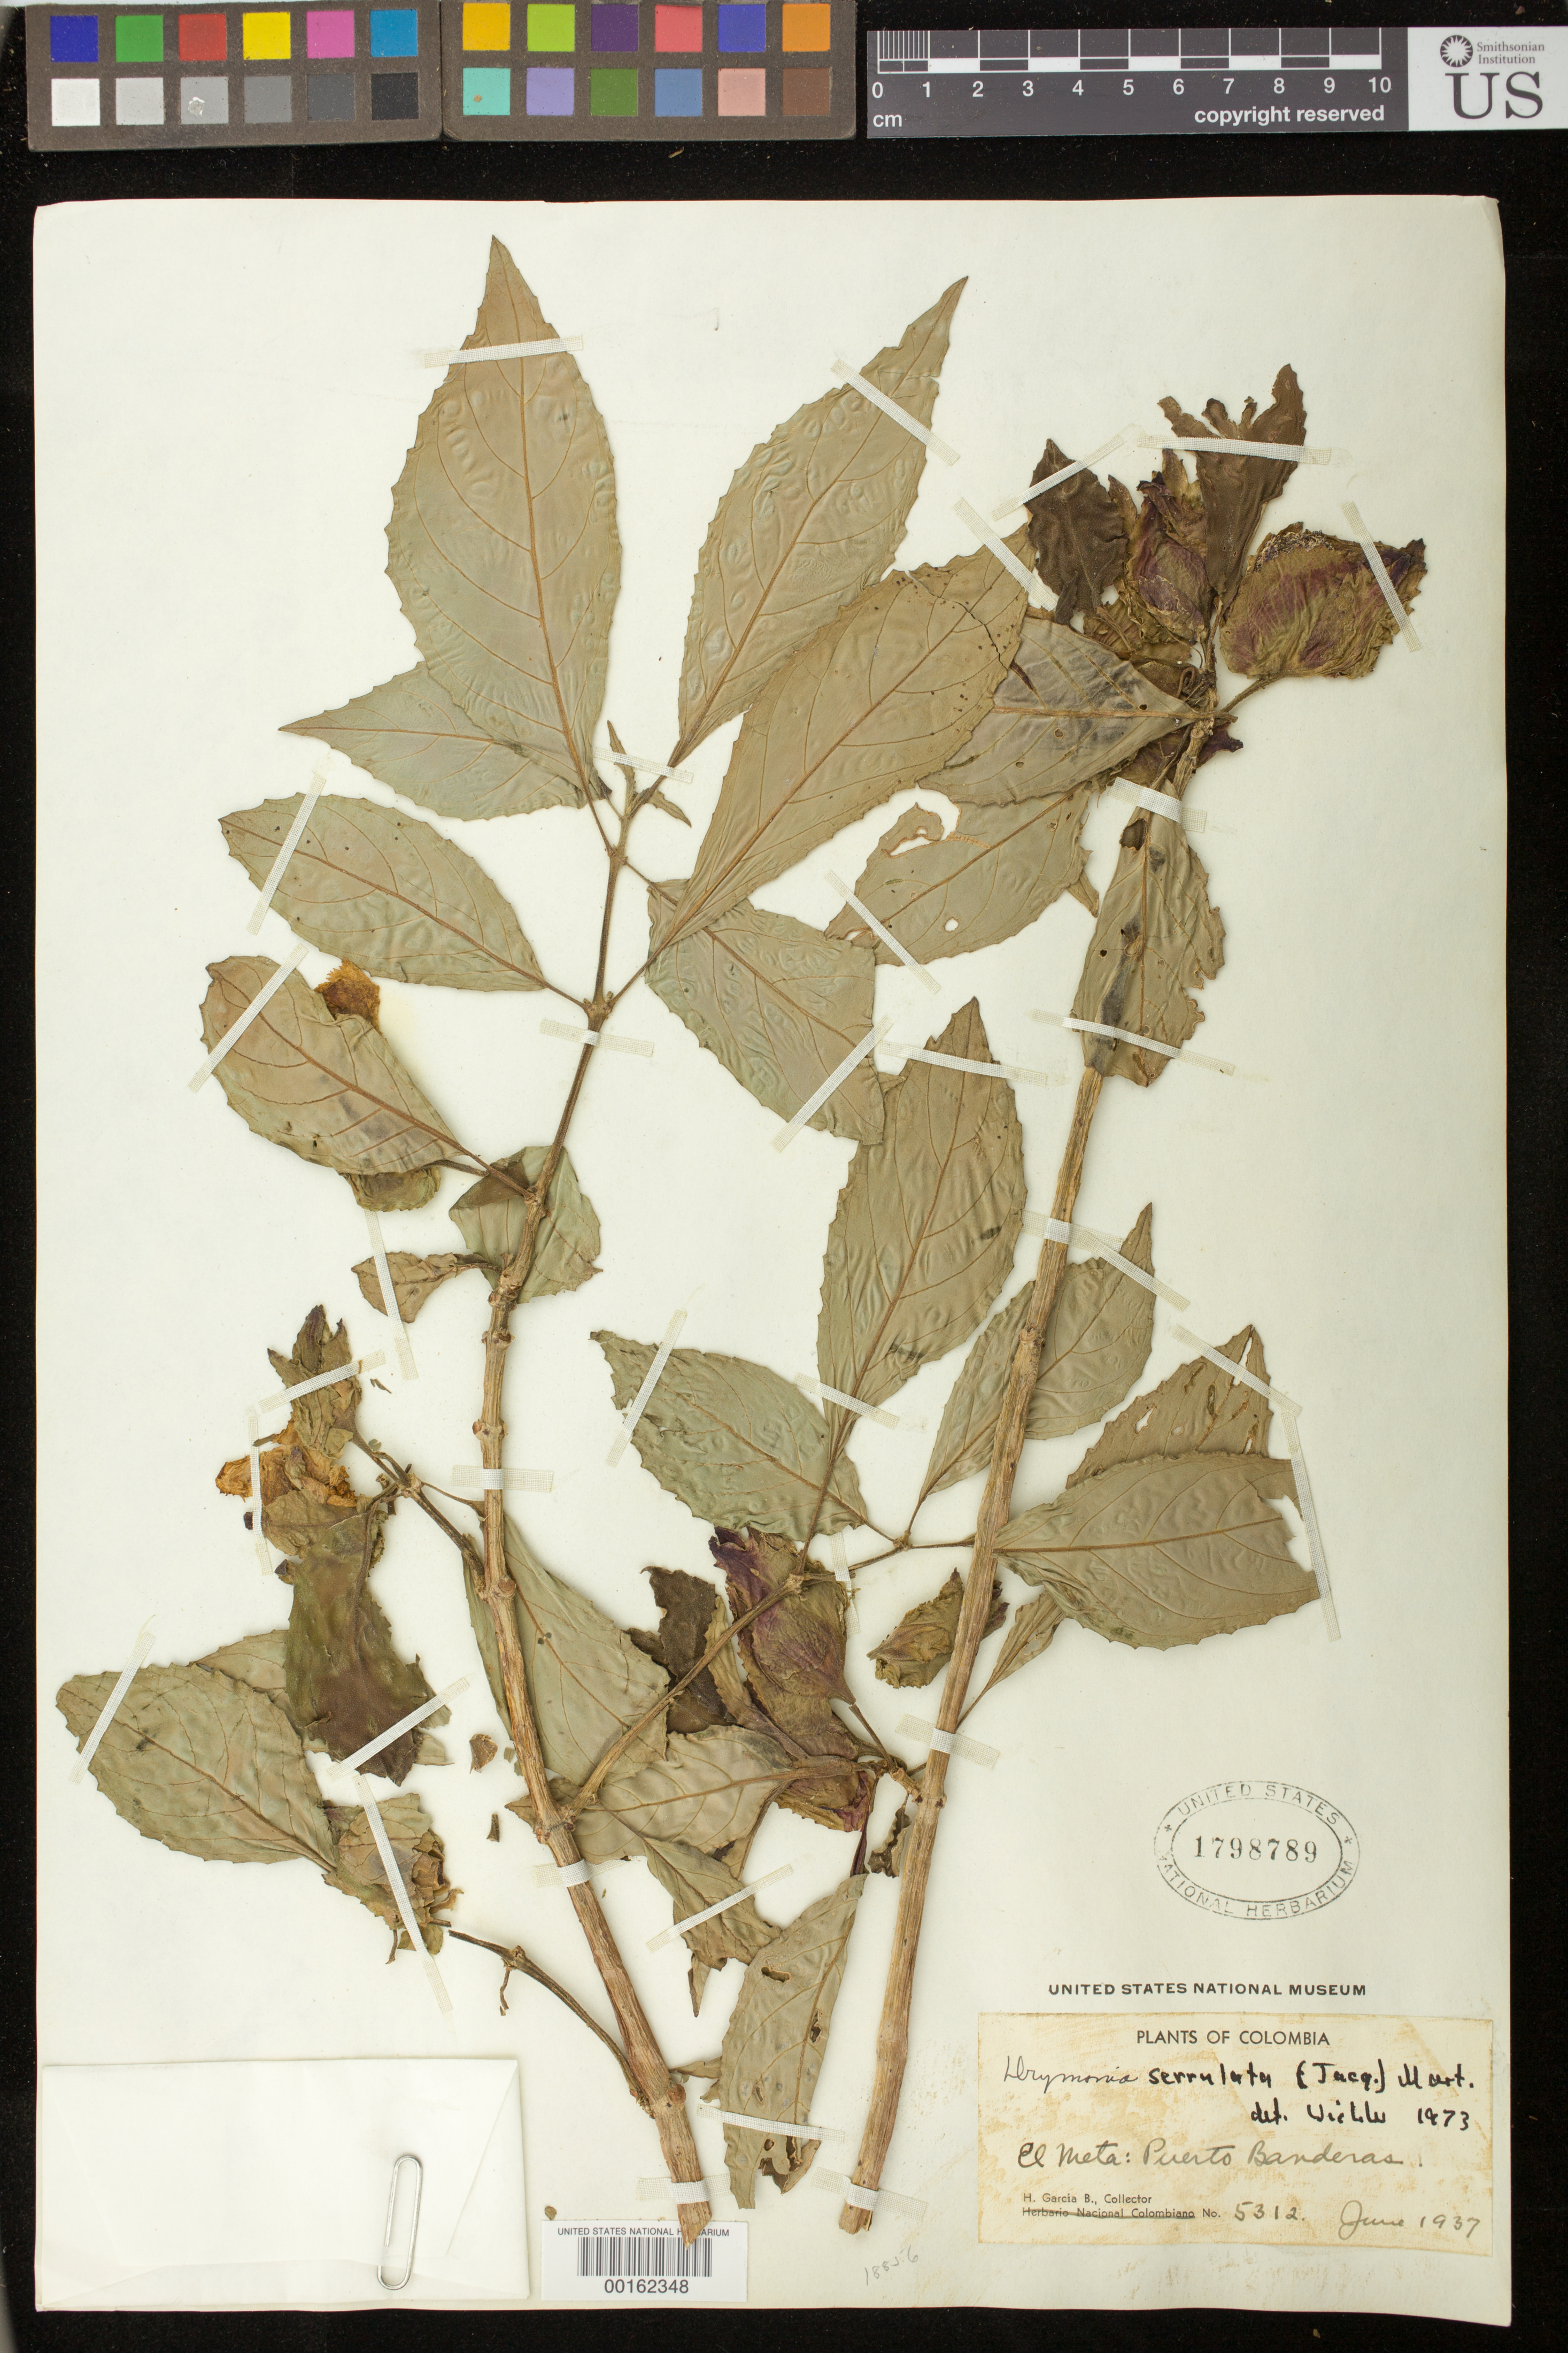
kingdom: Plantae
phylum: Tracheophyta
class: Magnoliopsida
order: Lamiales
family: Gesneriaceae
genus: Drymonia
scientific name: Drymonia serrulata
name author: (Jacq.) Mart.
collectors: H. García Barriga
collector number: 5312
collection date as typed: Jun 1937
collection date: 1937-06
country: Colombia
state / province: Meta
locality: Puerto Banderas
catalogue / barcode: US 1798789